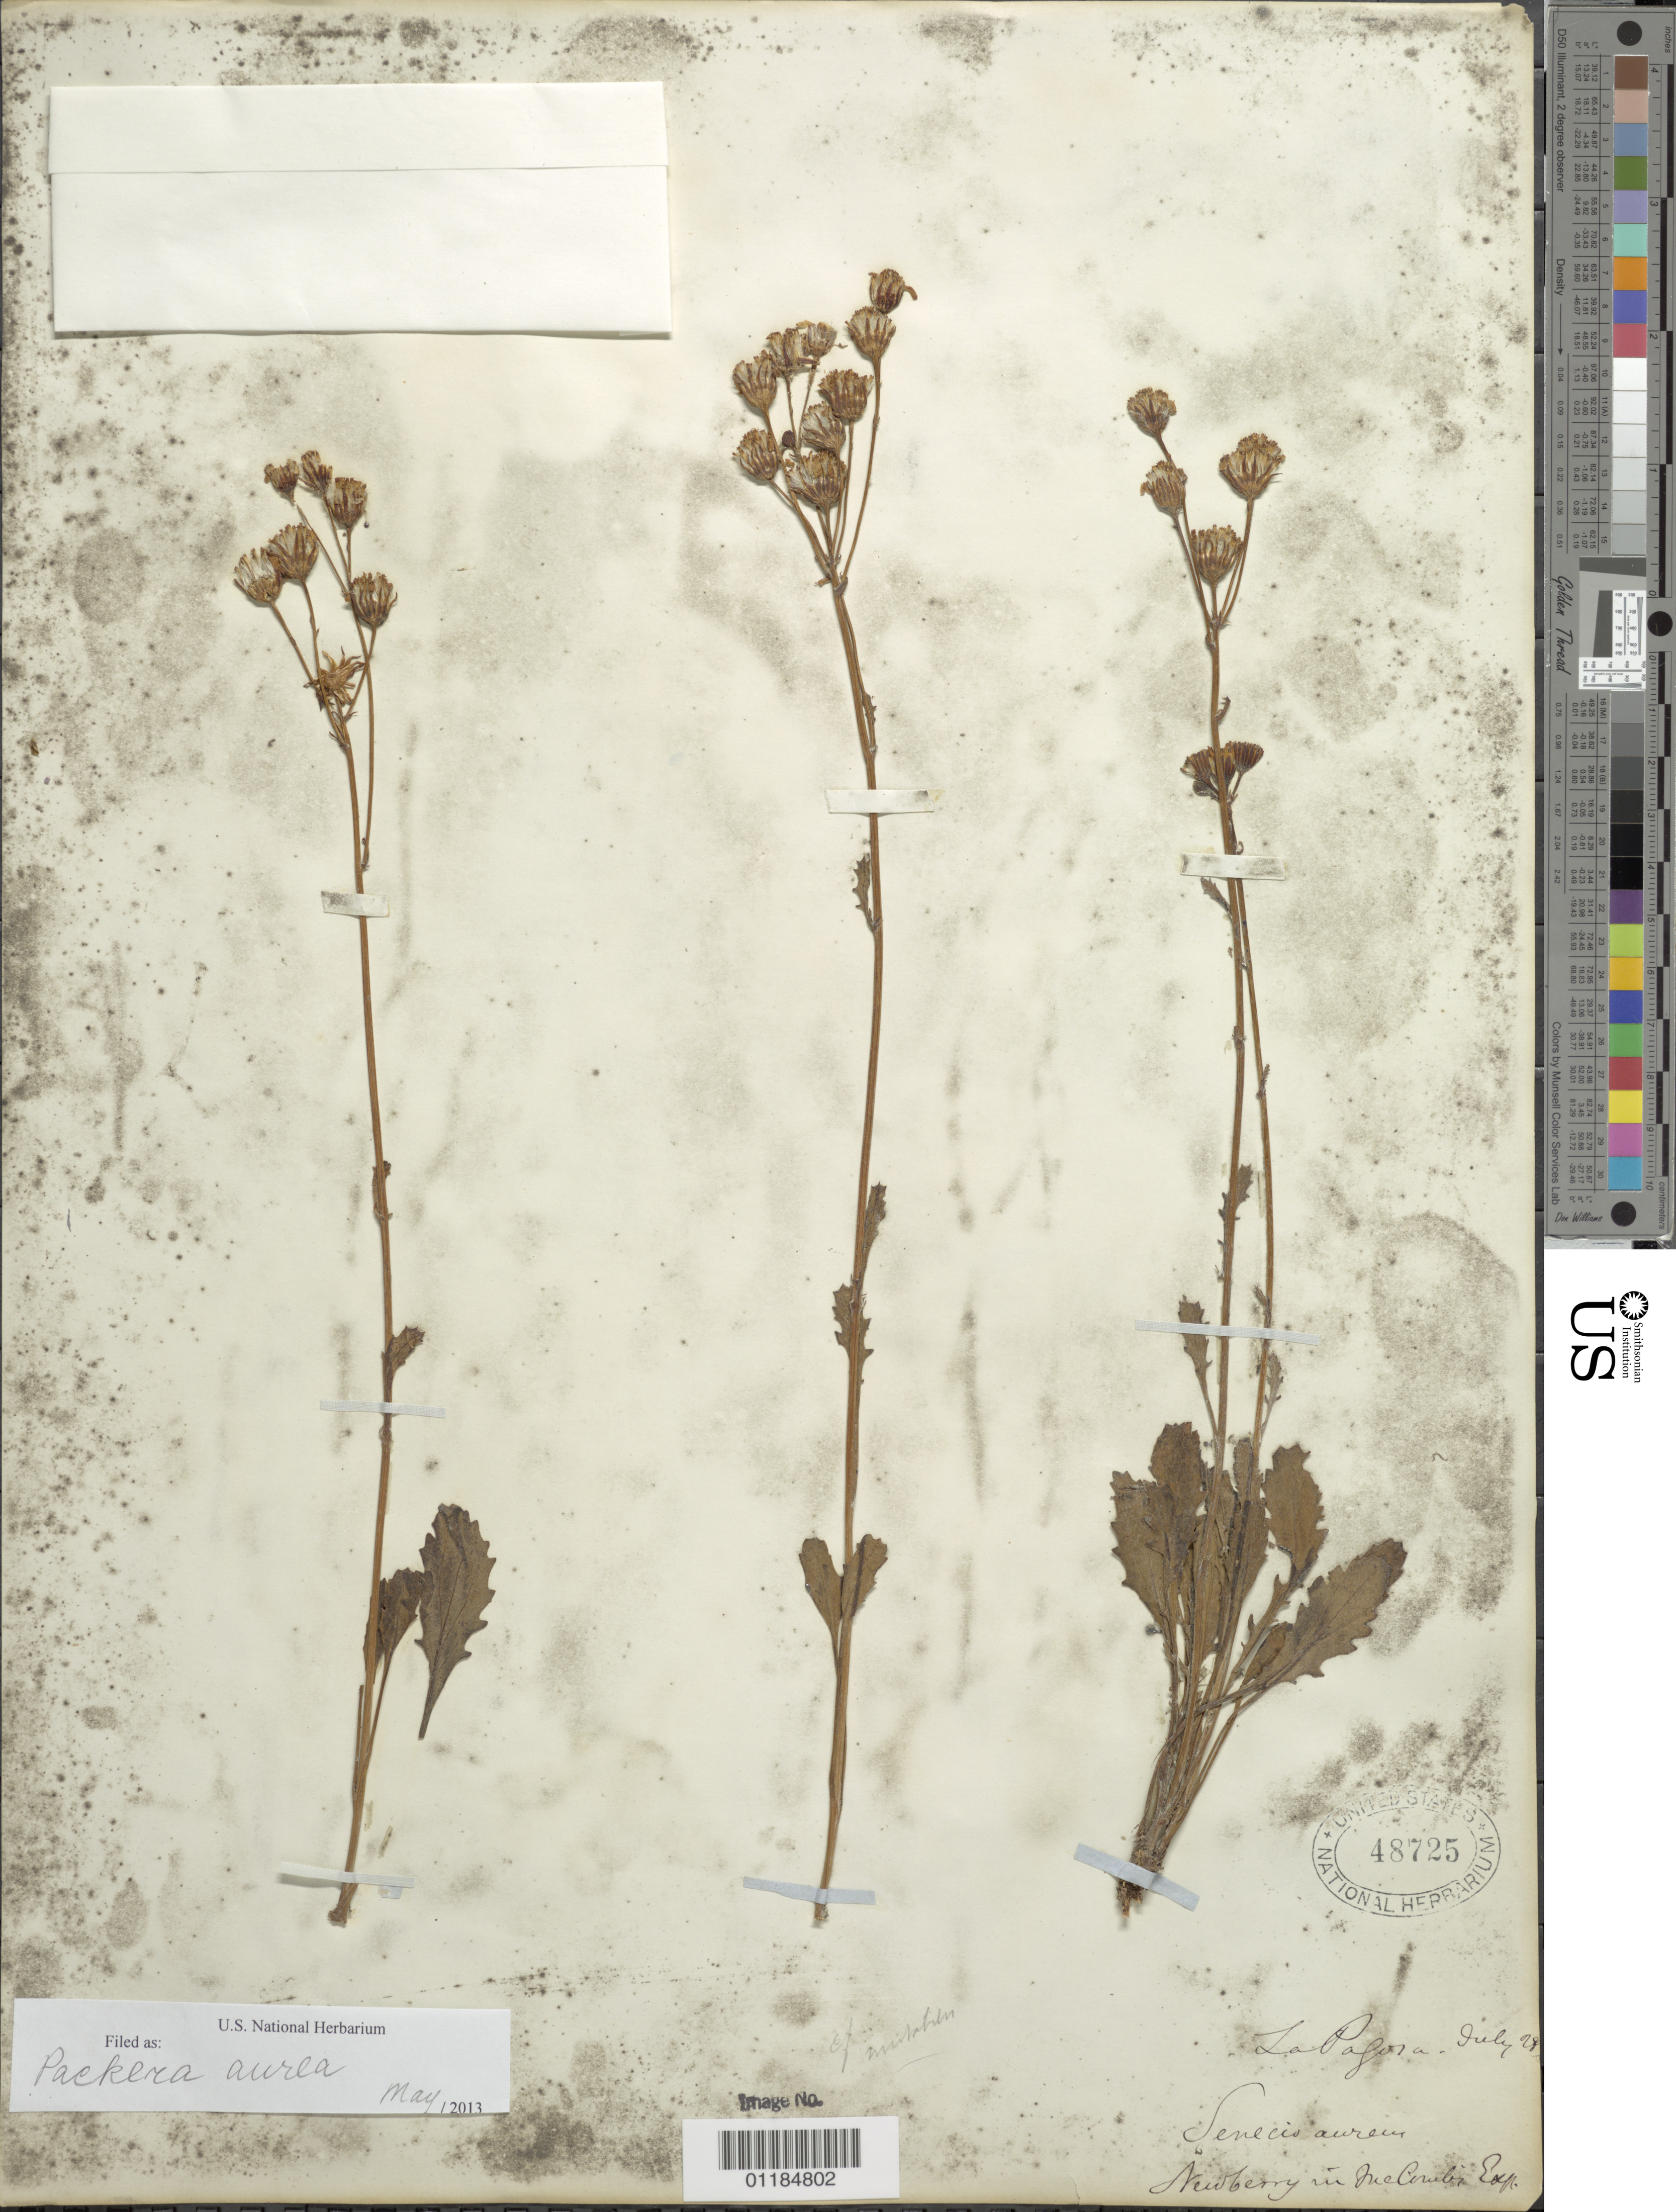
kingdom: Plantae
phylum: Tracheophyta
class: Magnoliopsida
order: Asterales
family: Asteraceae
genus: Packera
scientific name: Packera aurea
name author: (L.) Á. Löve & D. Löve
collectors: J. S. Newberry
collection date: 1859-07-28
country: United States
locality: La Pagosa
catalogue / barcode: US 48725